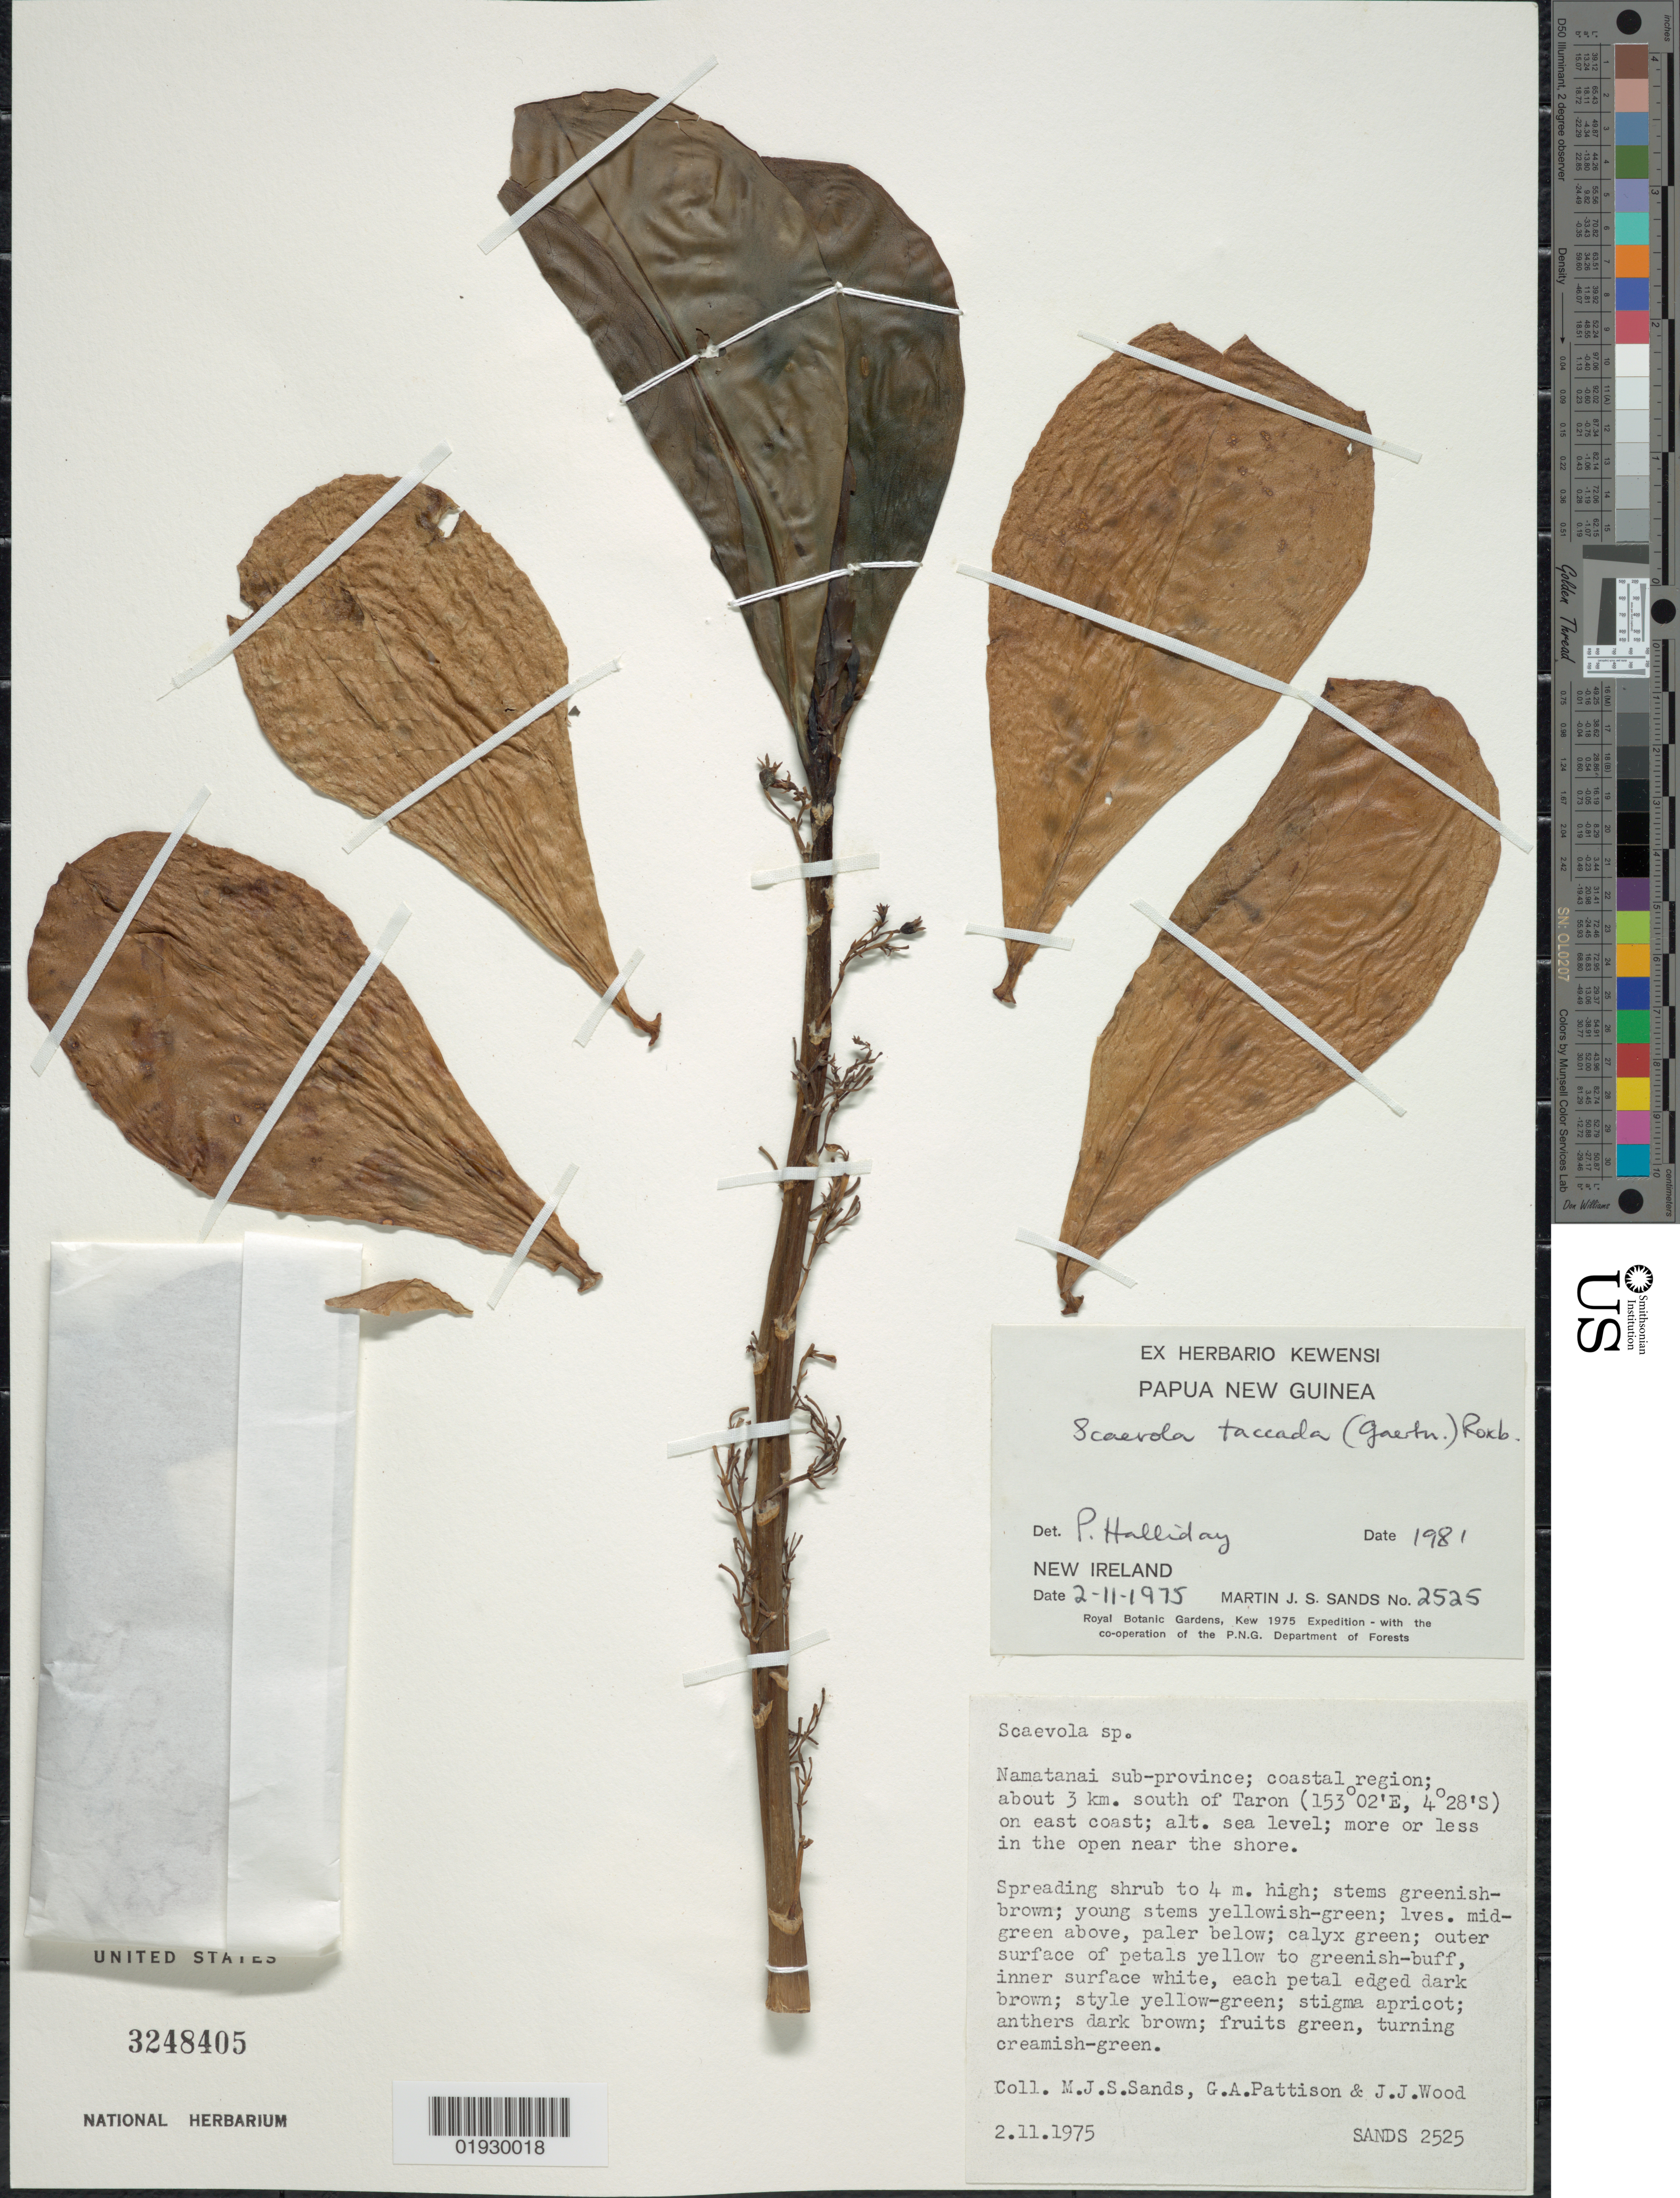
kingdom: Plantae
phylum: Tracheophyta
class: Magnoliopsida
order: Asterales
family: Goodeniaceae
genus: Scaevola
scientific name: Scaevola taccada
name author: (Gaertn.) Roxb.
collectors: M. Sands, G. Pattison & J. Wood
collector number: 2525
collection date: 1975-11-02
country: Papua New Guinea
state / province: New Ireland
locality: Namatanai sub-province, coastal region, about 3 km. south of Taron on east coast.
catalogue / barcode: US 3248405